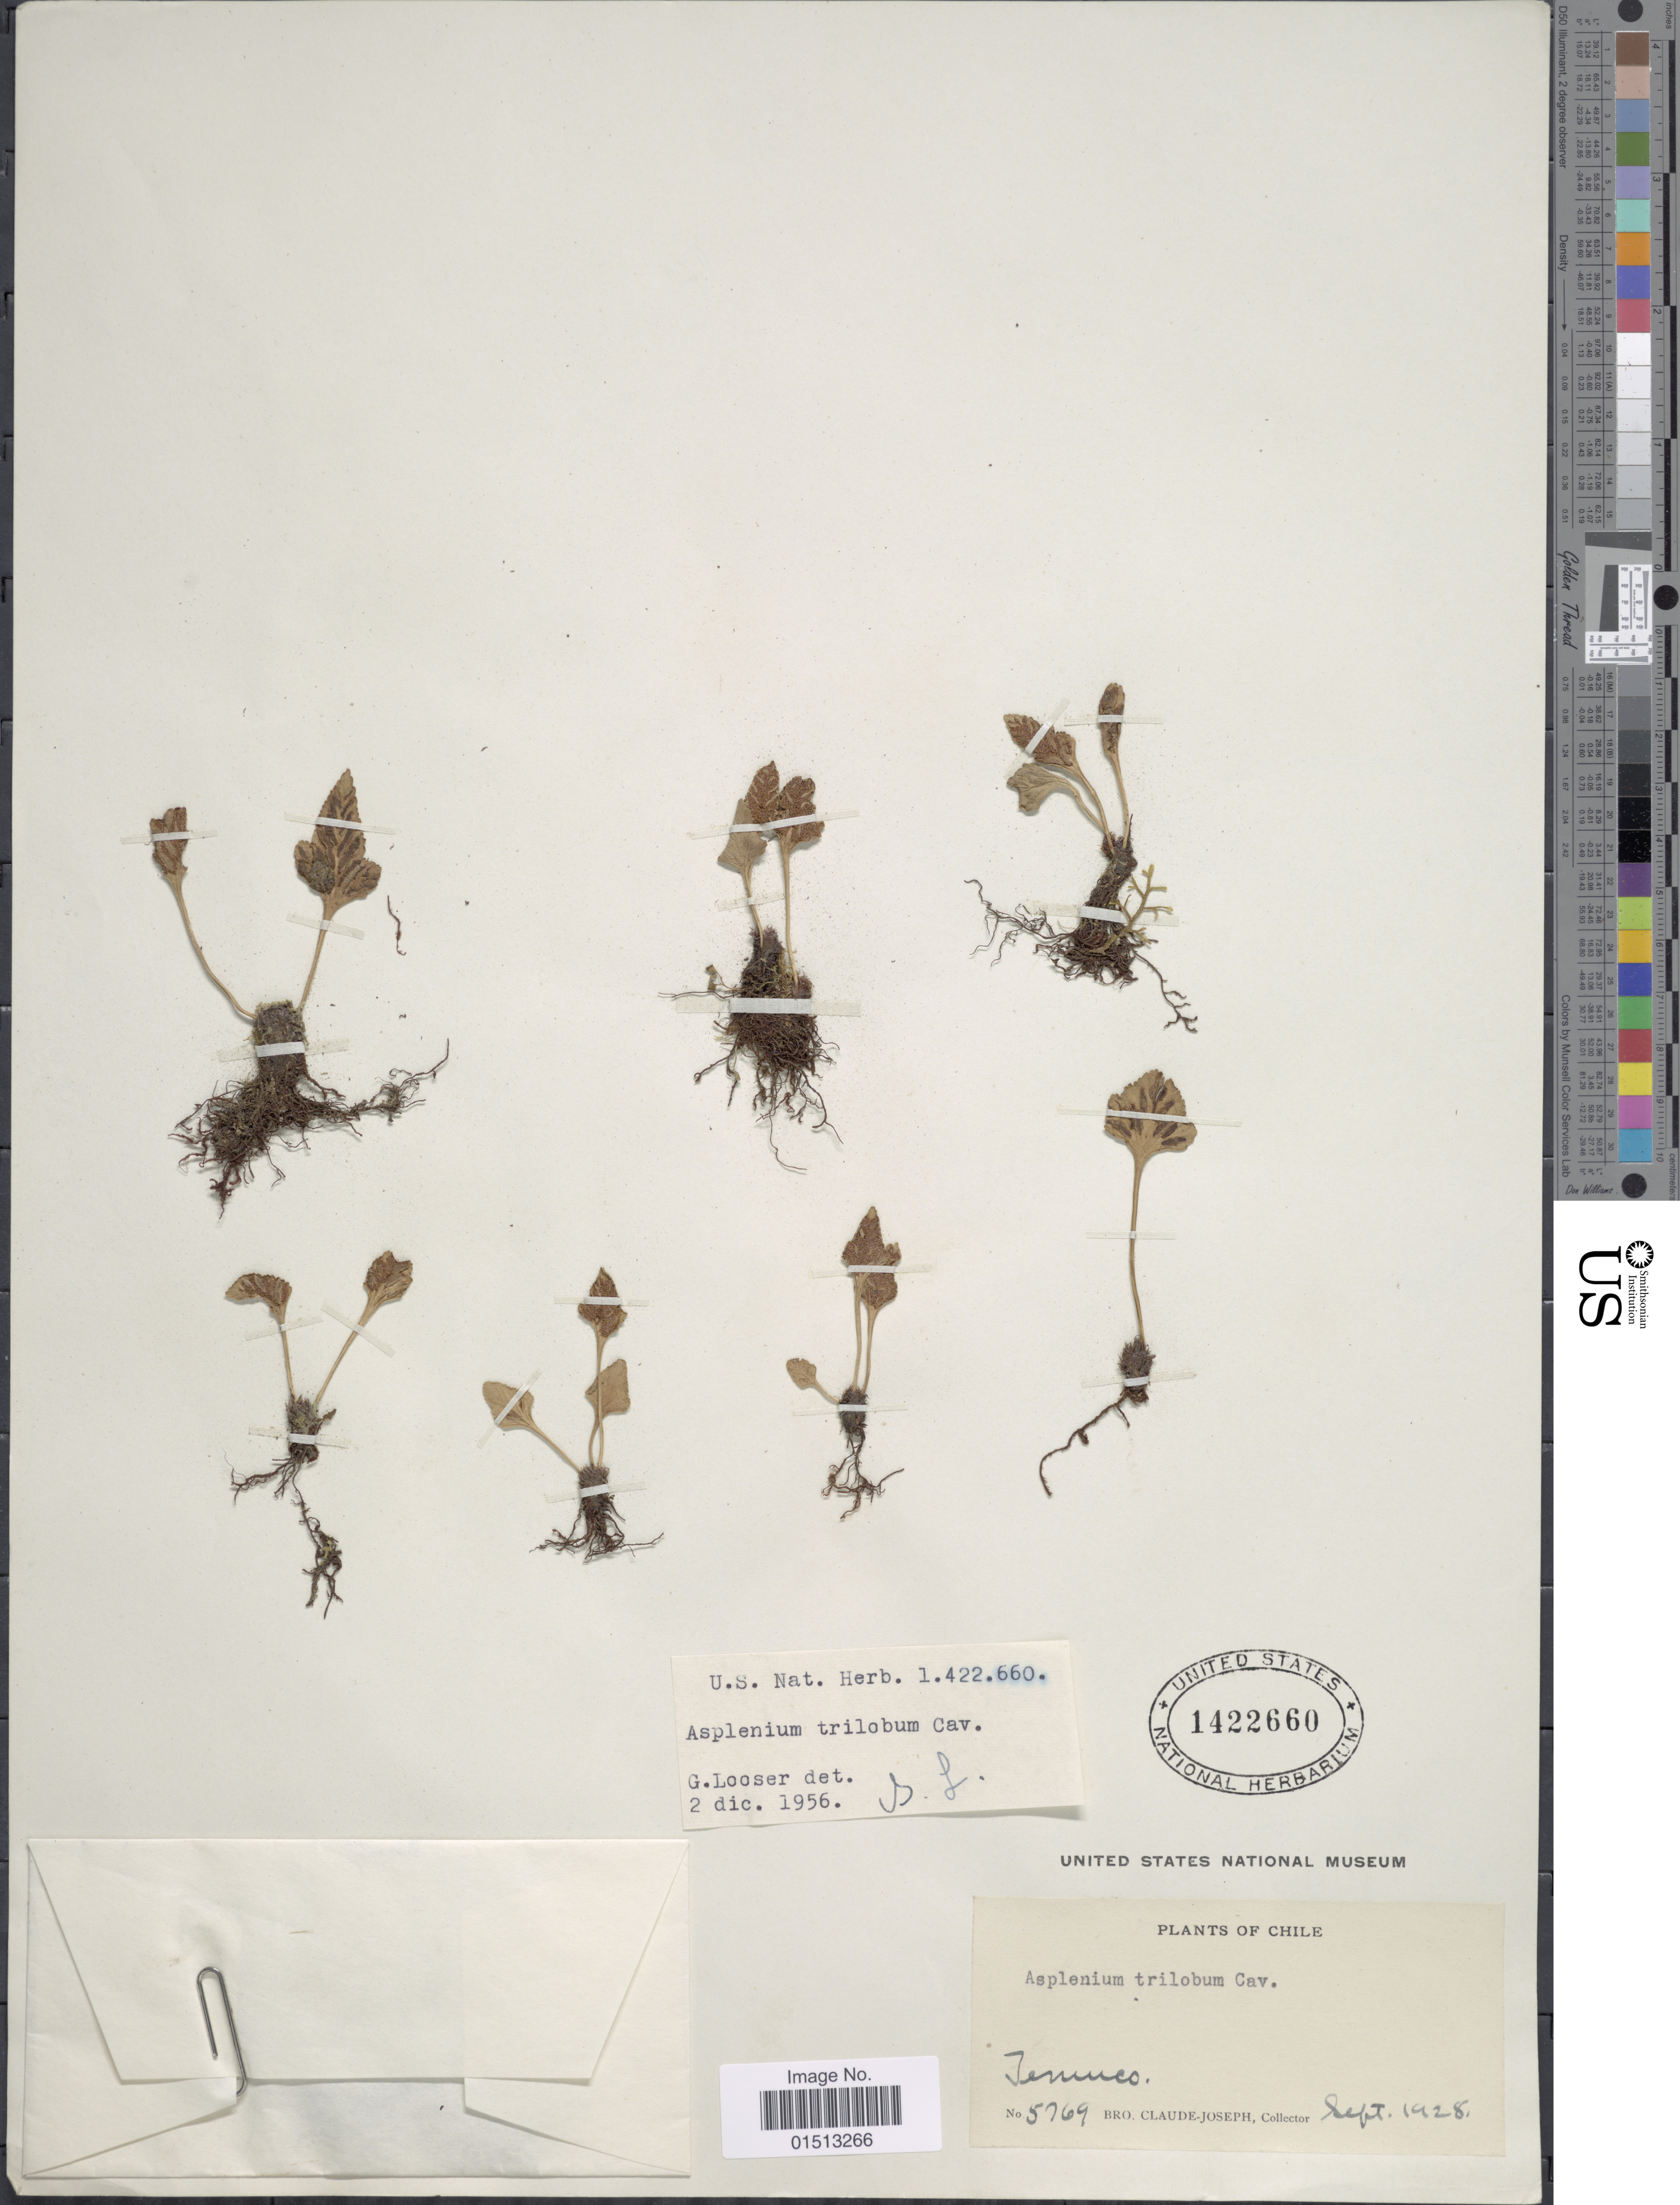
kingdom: Plantae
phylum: Tracheophyta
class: Polypodiopsida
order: Polypodiales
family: Aspleniaceae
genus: Asplenium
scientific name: Asplenium trilobum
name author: Cav.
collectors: Bro. Claude-Joseph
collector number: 5769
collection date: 1928-09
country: Chile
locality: Temuco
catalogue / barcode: US 1422660